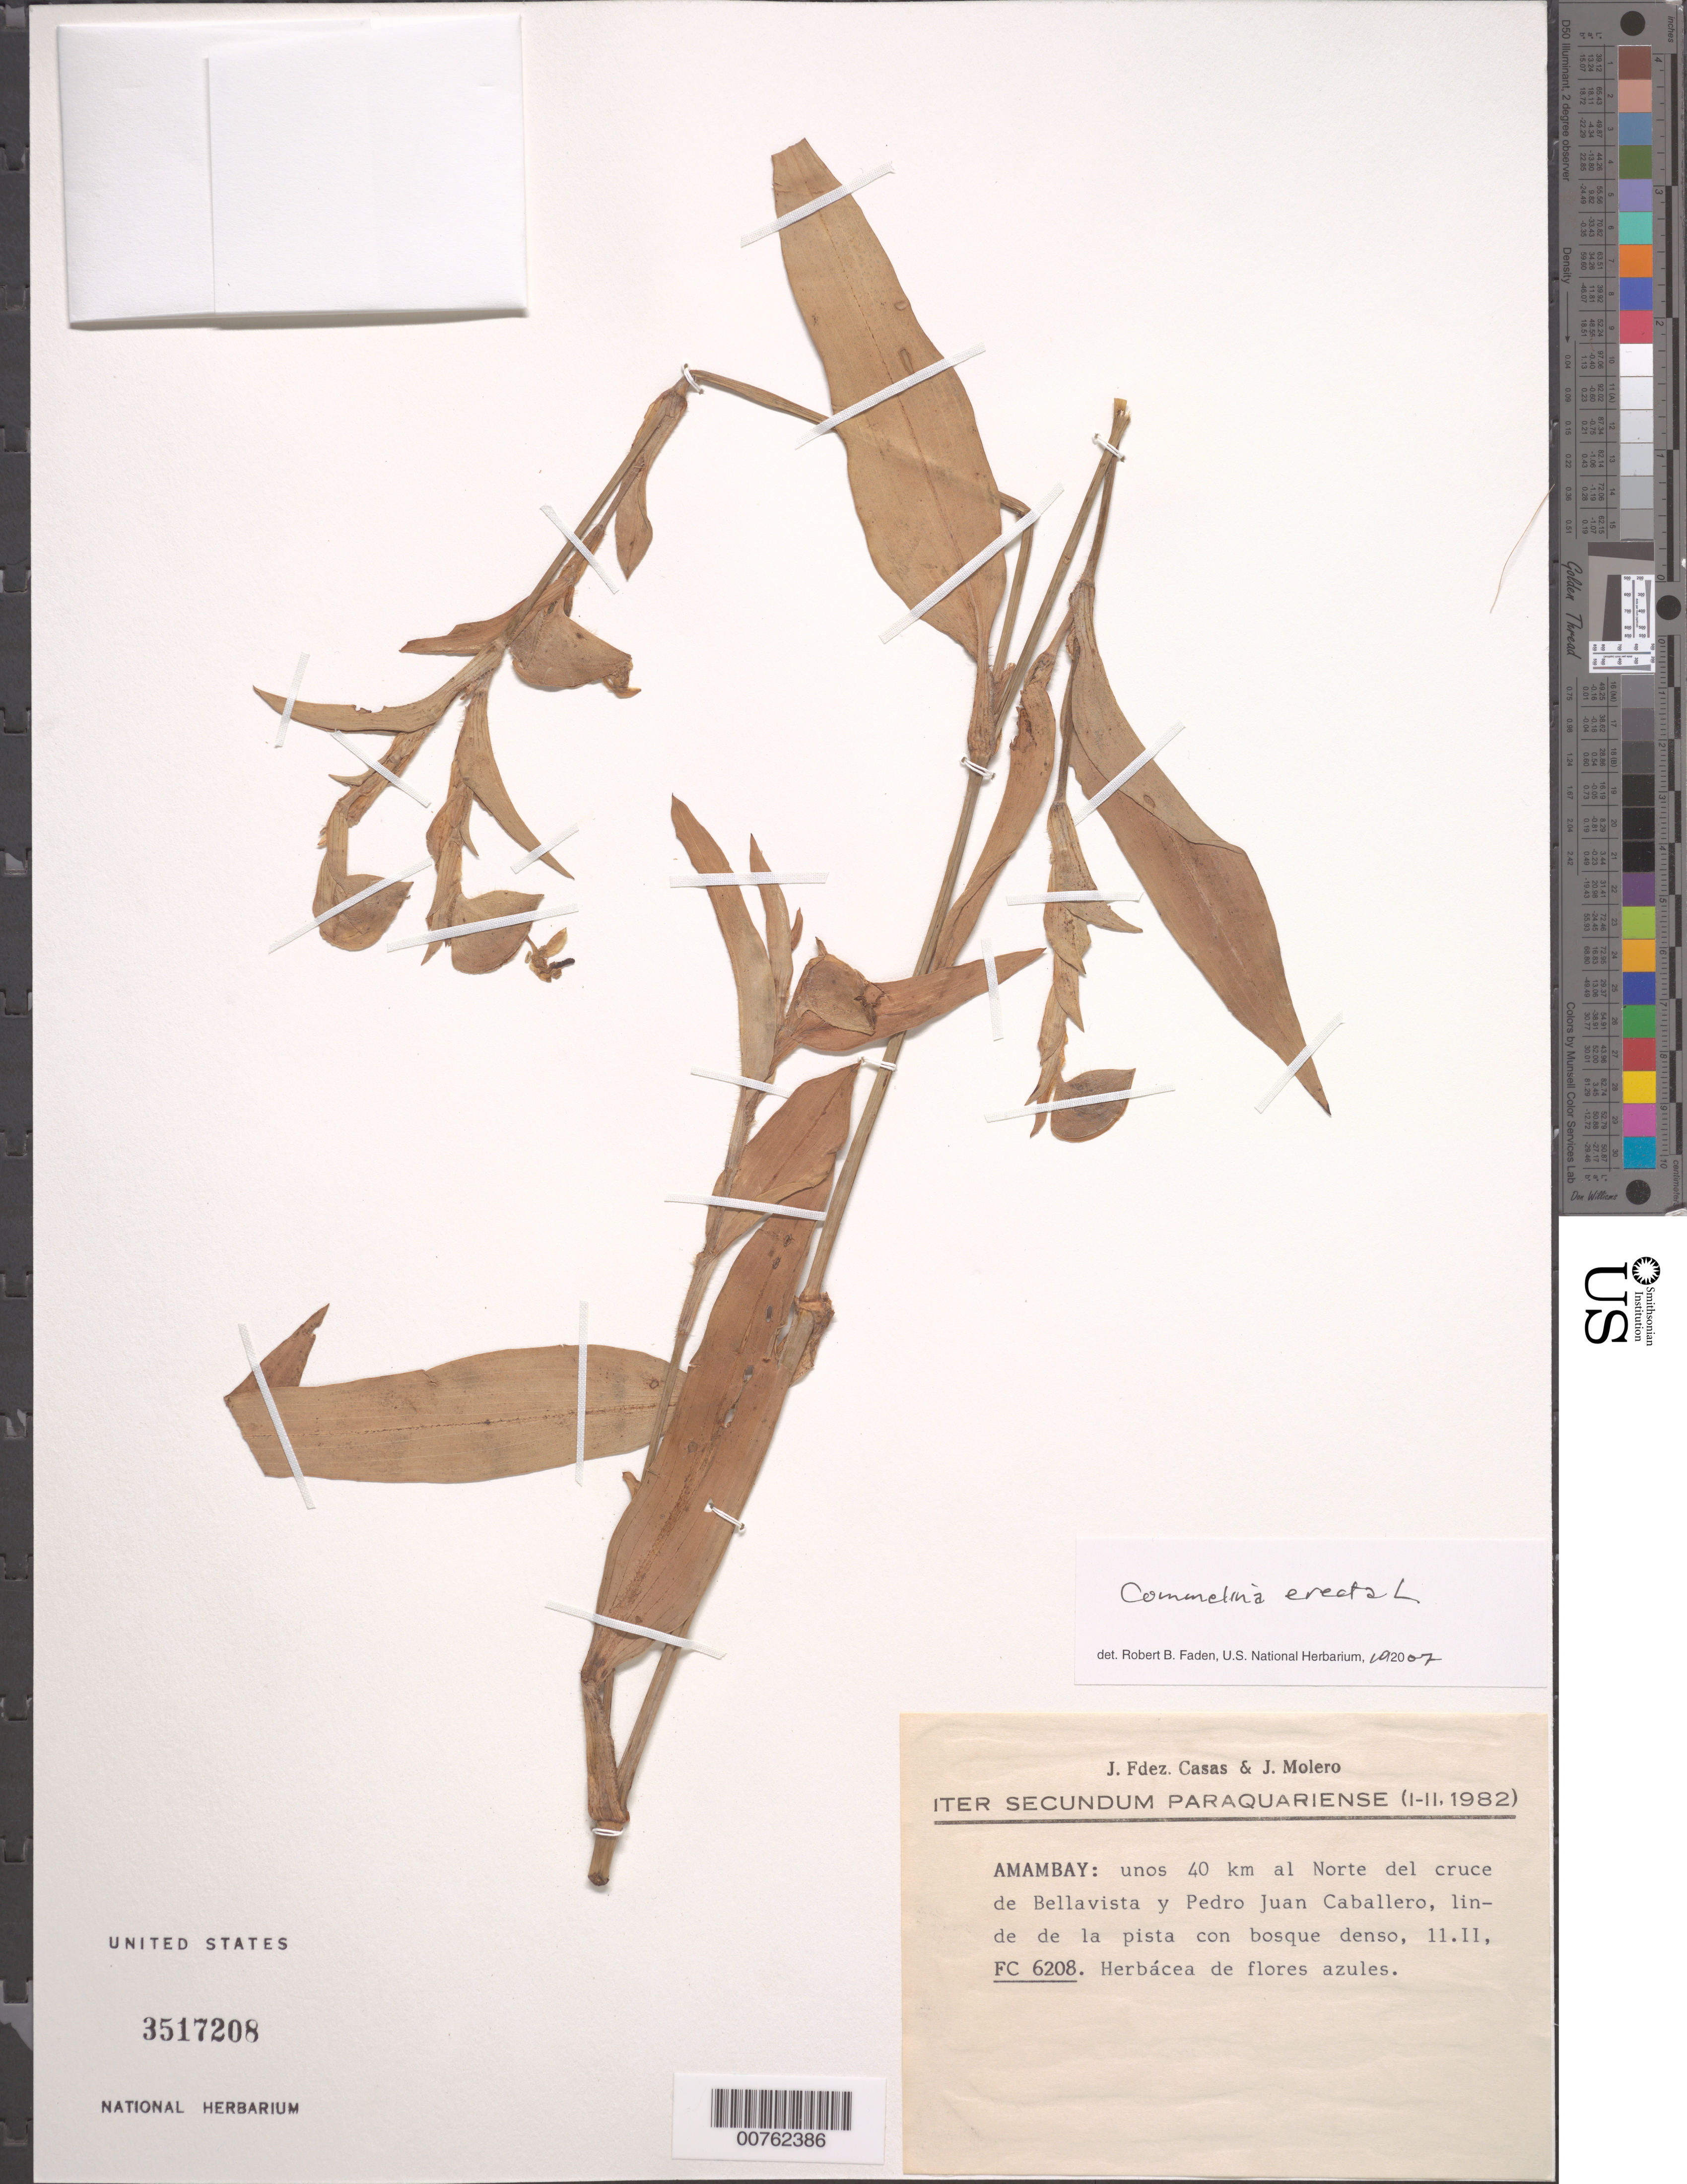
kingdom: Plantae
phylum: Tracheophyta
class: Liliopsida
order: Commelinales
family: Commelinaceae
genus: Commelina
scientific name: Commelina erecta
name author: L.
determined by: Faden, Robert B., (US), Smithsonian Institution - National Museum of Natural History (UNITED STATES)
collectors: F. J. Fernández Casas & J. Molero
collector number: FC 6208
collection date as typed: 11 Feb 1982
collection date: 1982-02-11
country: Paraguay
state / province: Amambay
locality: Unos 40 km al Norte del cruce de Bellavista y Pedro Juan Caballero, linede de la pista con bosque denso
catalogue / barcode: US 3517208